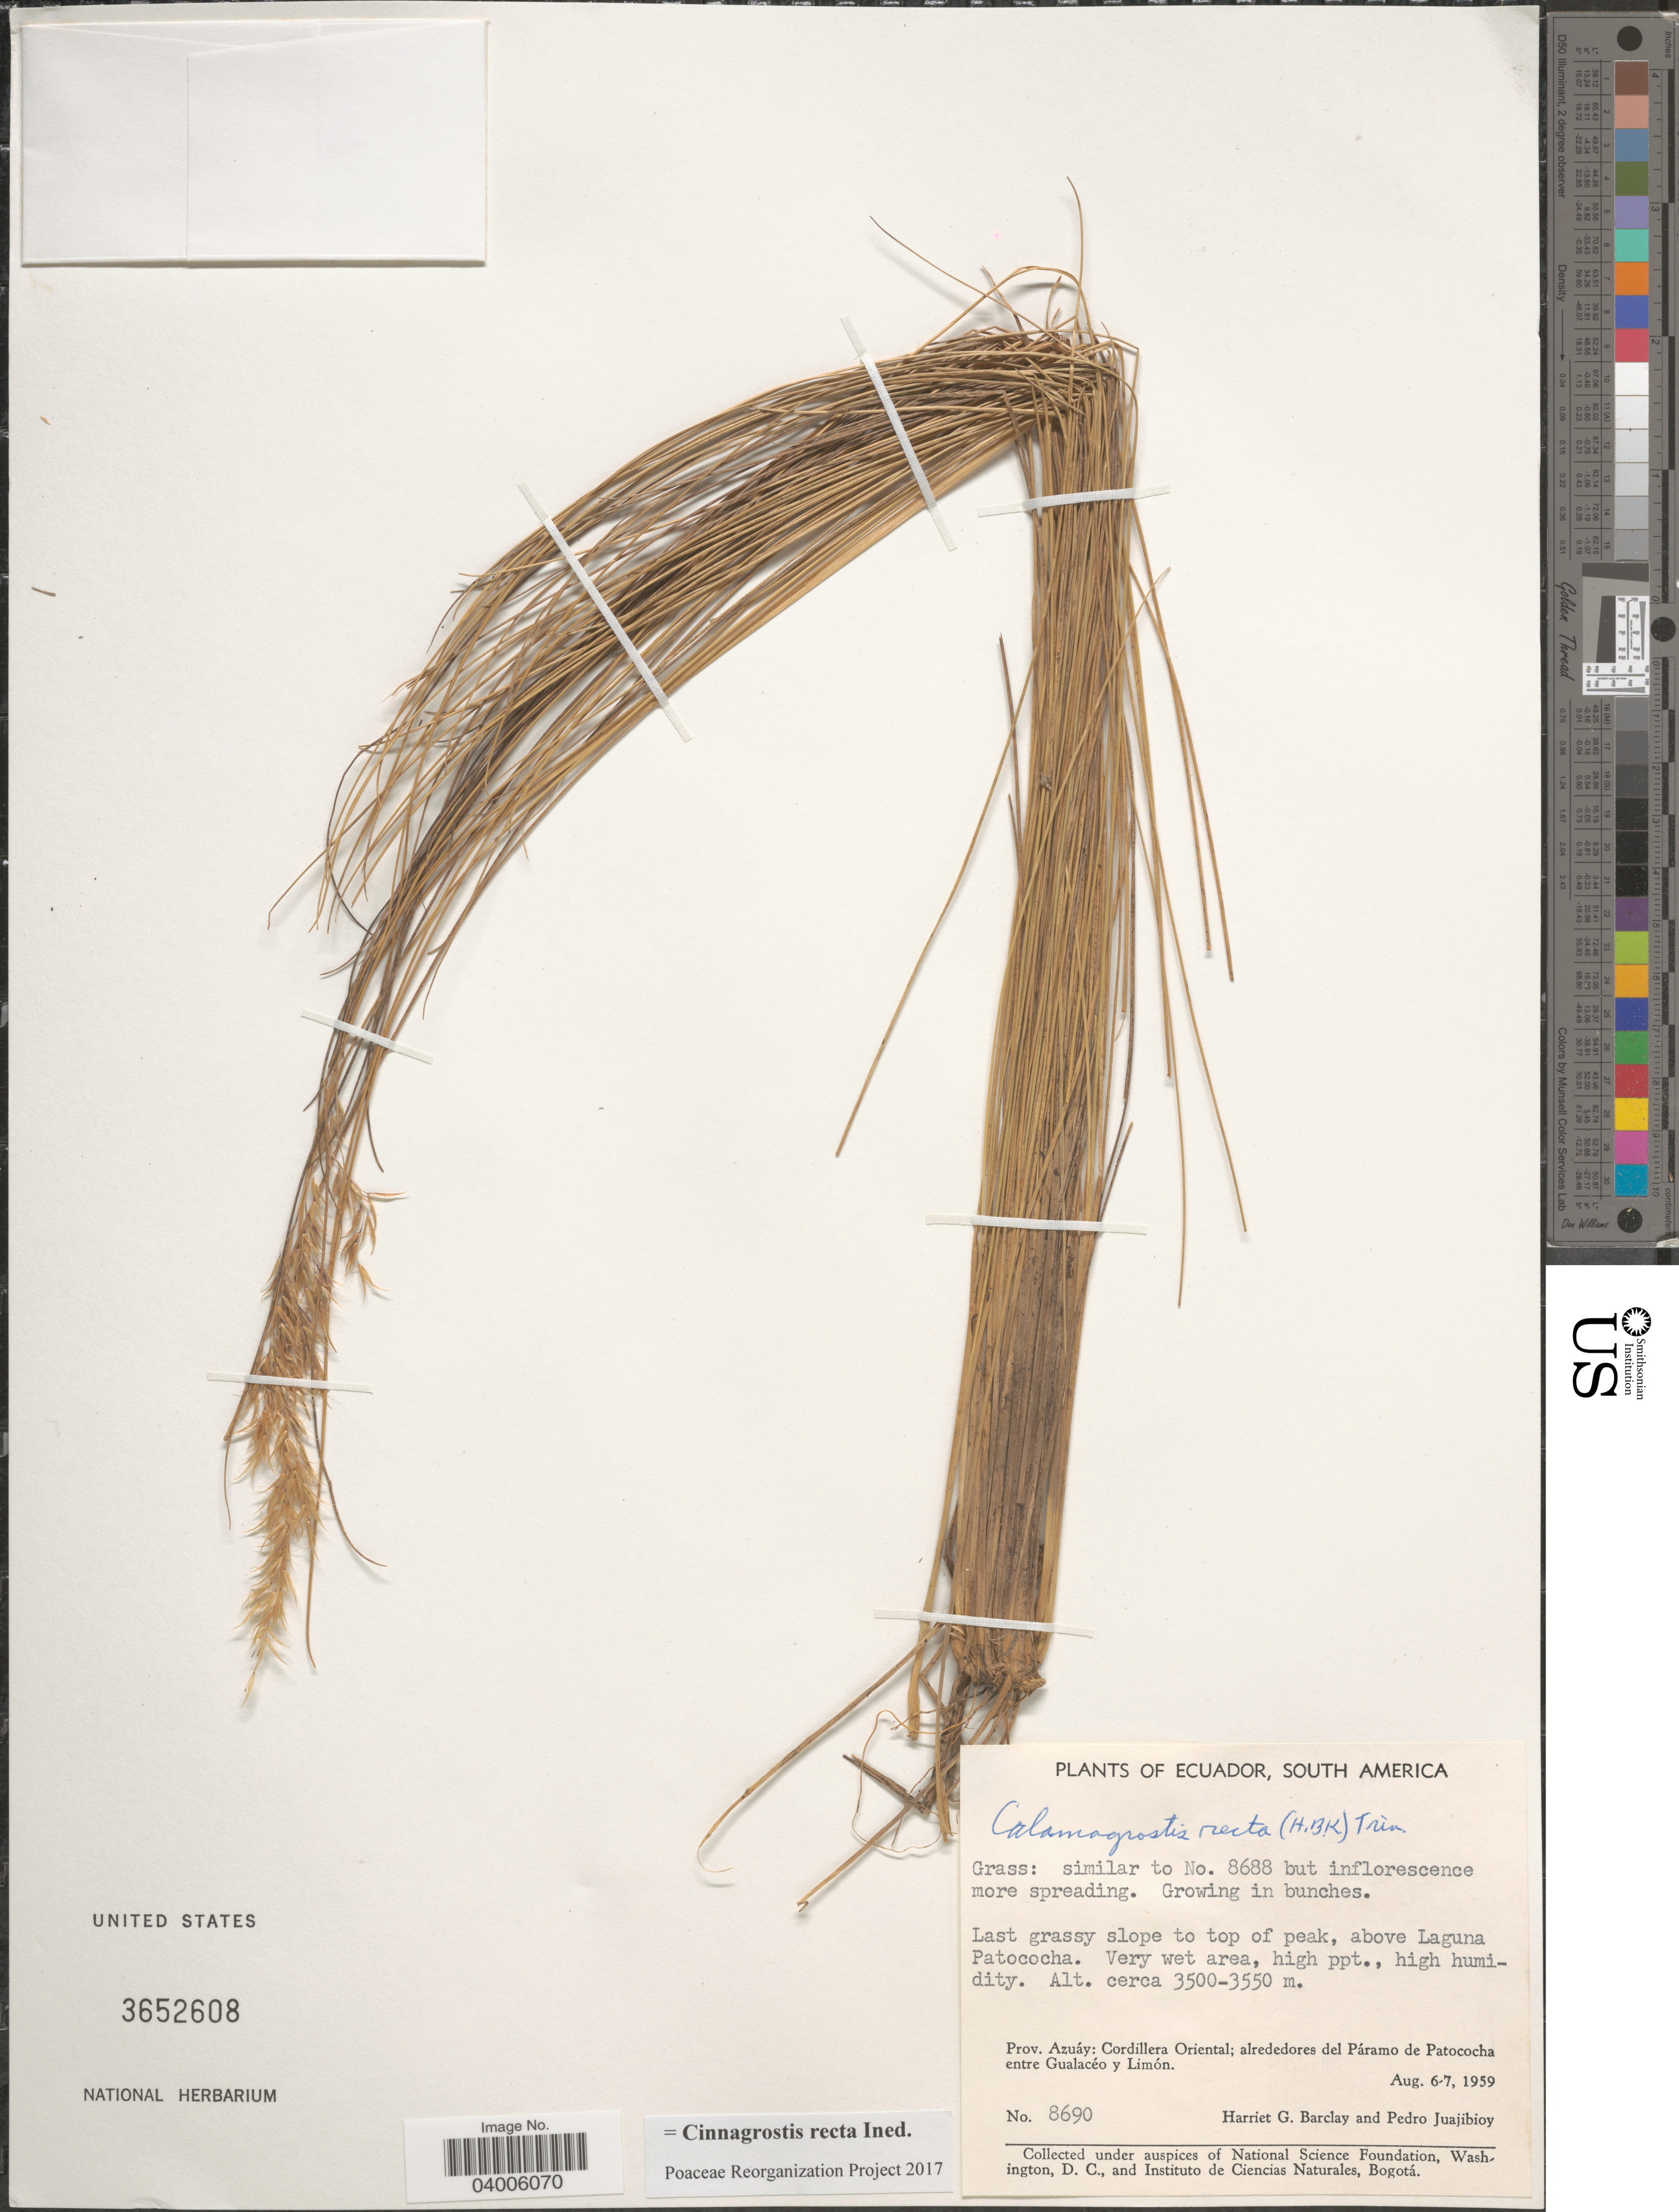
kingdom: Plantae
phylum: Tracheophyta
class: Liliopsida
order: Poales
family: Poaceae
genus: Cinnagrostis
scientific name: Cinnagrostis recta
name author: (Kunth) P.M. Peterson et al.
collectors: H. G. Barclay & P. Juajibioy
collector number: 8690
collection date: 1959-08-06/1959-08-07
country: Ecuador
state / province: Azuay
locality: Last grassy slope to top of peak, above Laguna Patococha. Cordillera Oriental; alrededores del Páramo de Patococha entre Gualacéo y Limón.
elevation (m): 3500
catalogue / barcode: US 3652608